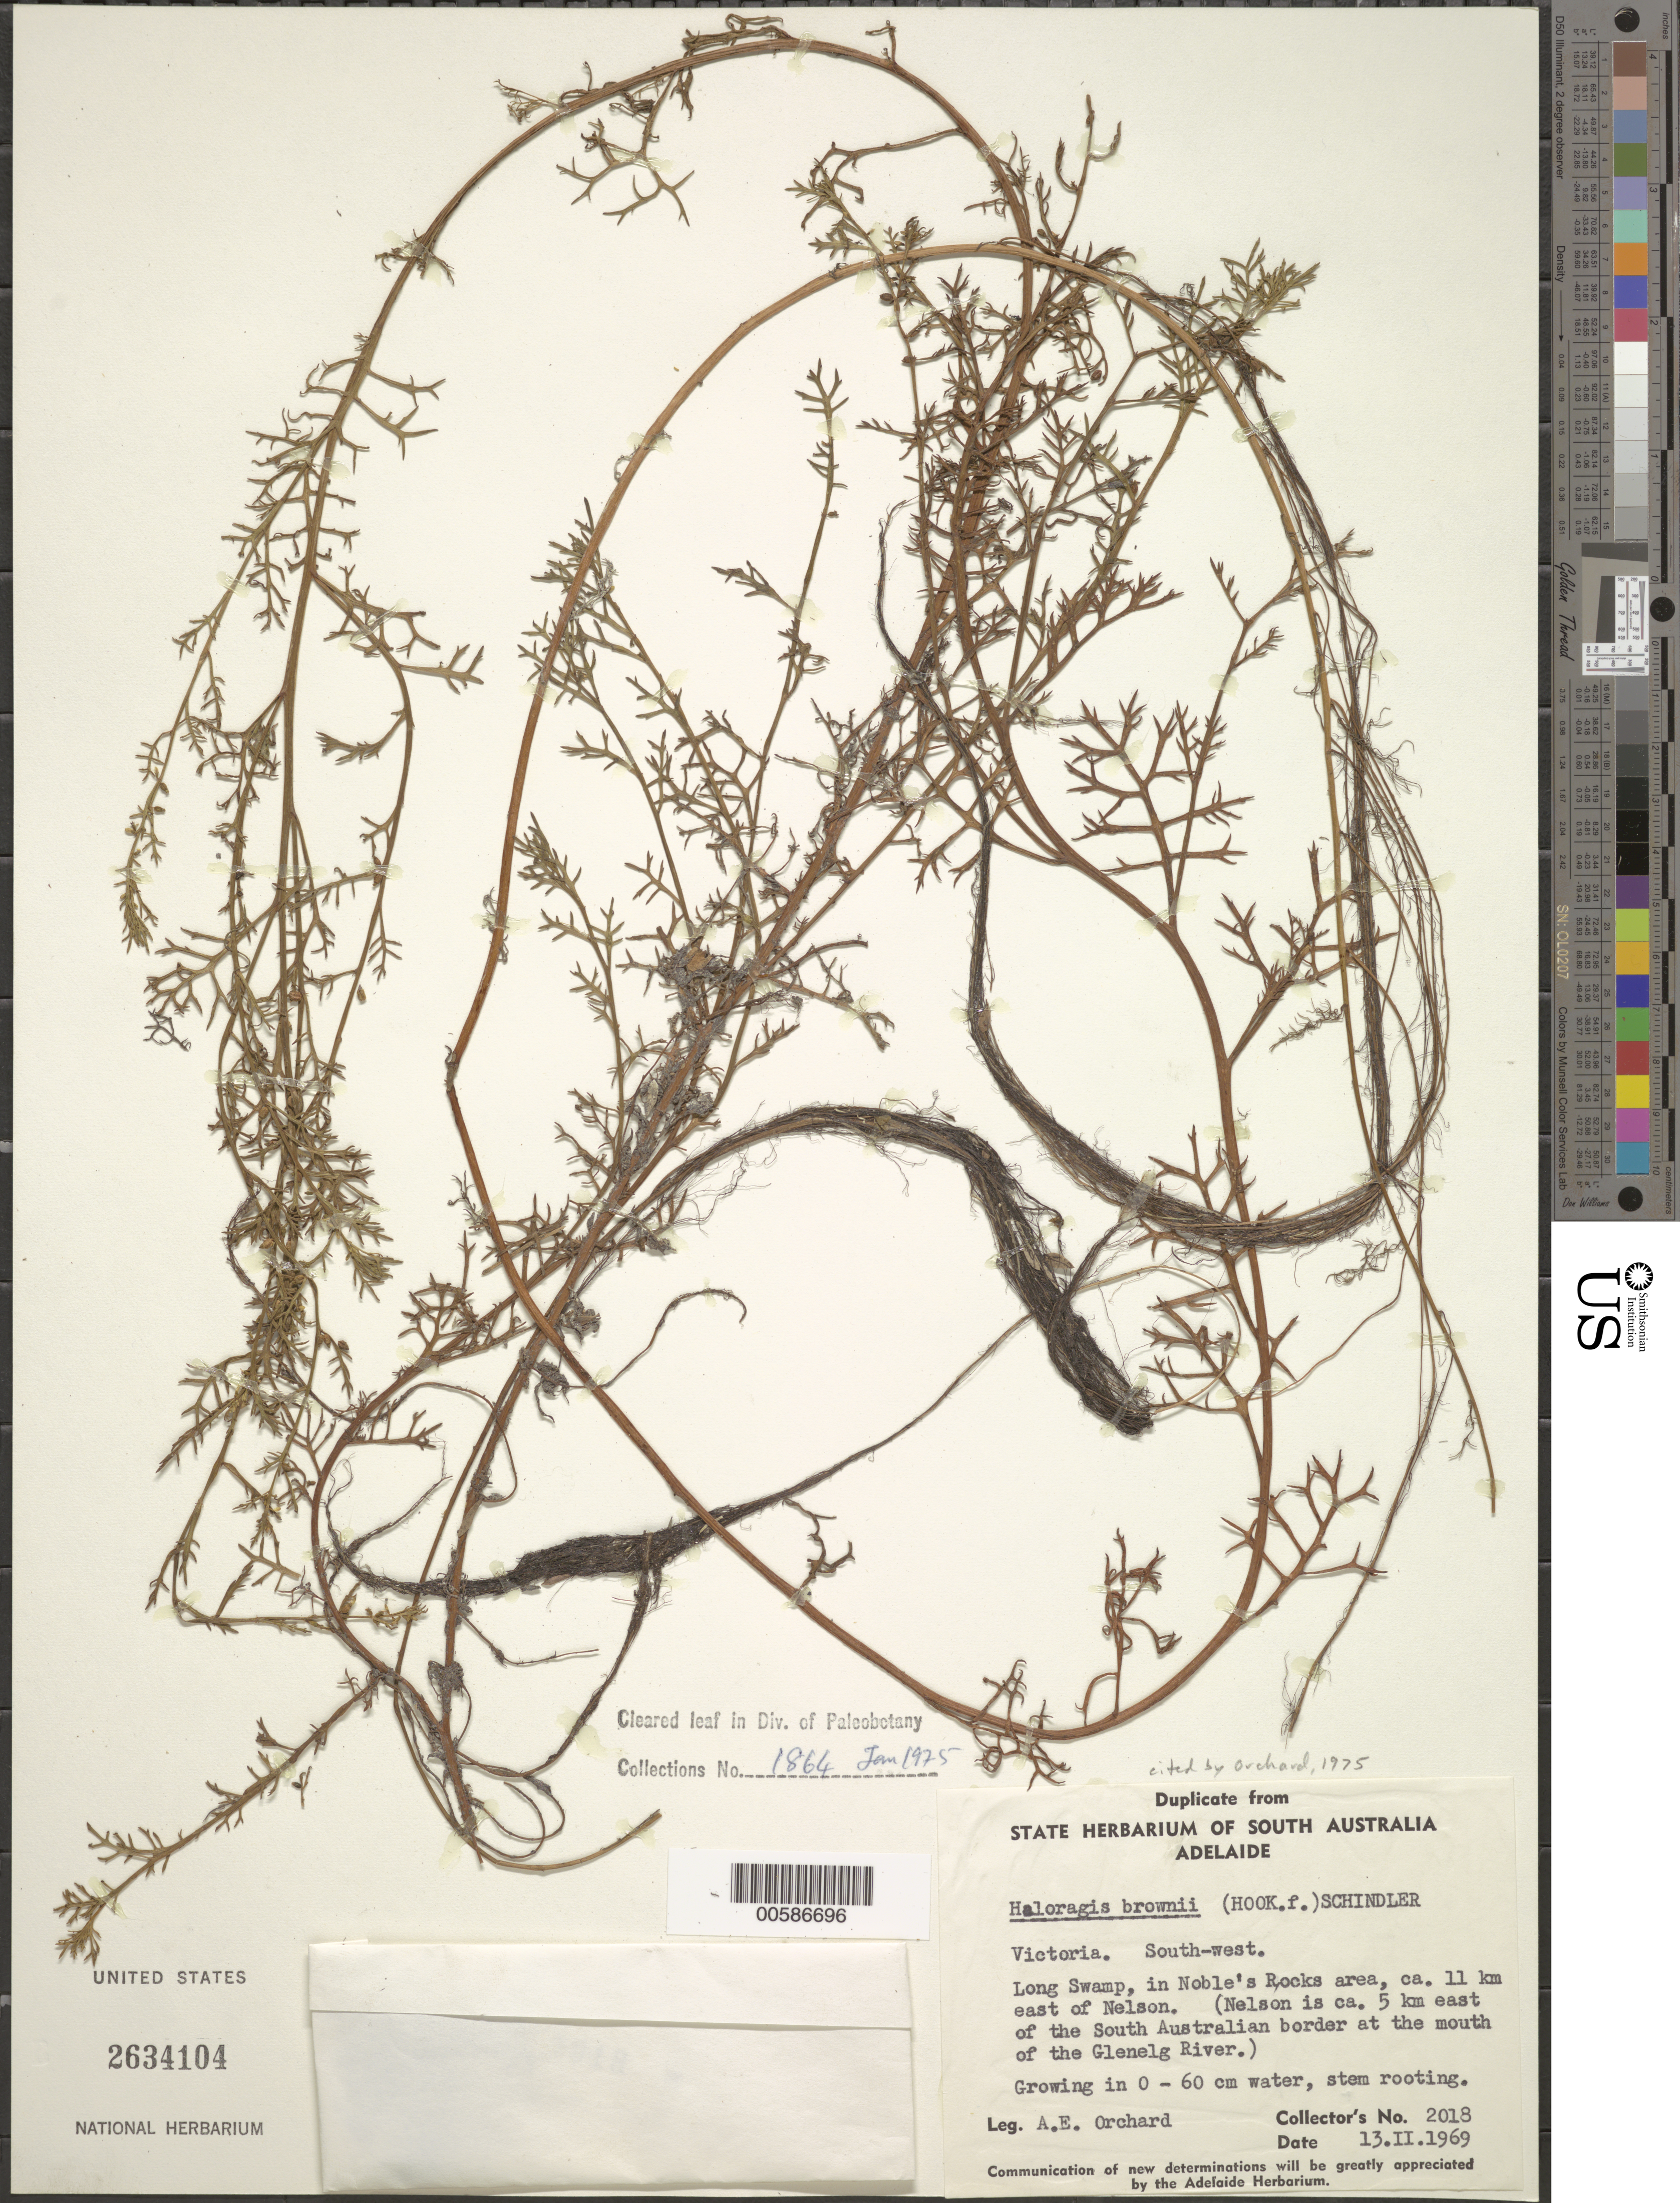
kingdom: Plantae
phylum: Tracheophyta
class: Magnoliopsida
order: Saxifragales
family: Haloragaceae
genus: Meionectes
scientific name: Meionectes brownii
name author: Hook. f.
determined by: Strong, Mark T., (BOT), Smithsonian Institution - National Museum of Natural History (UNITED STATES)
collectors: A. E. Orchard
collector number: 2018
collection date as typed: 13 Feb 1969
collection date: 1969-02-13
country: Australia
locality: Noble's Rocks area, Long Swamp, E of Nelson, Glenelg River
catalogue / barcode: US 2634104